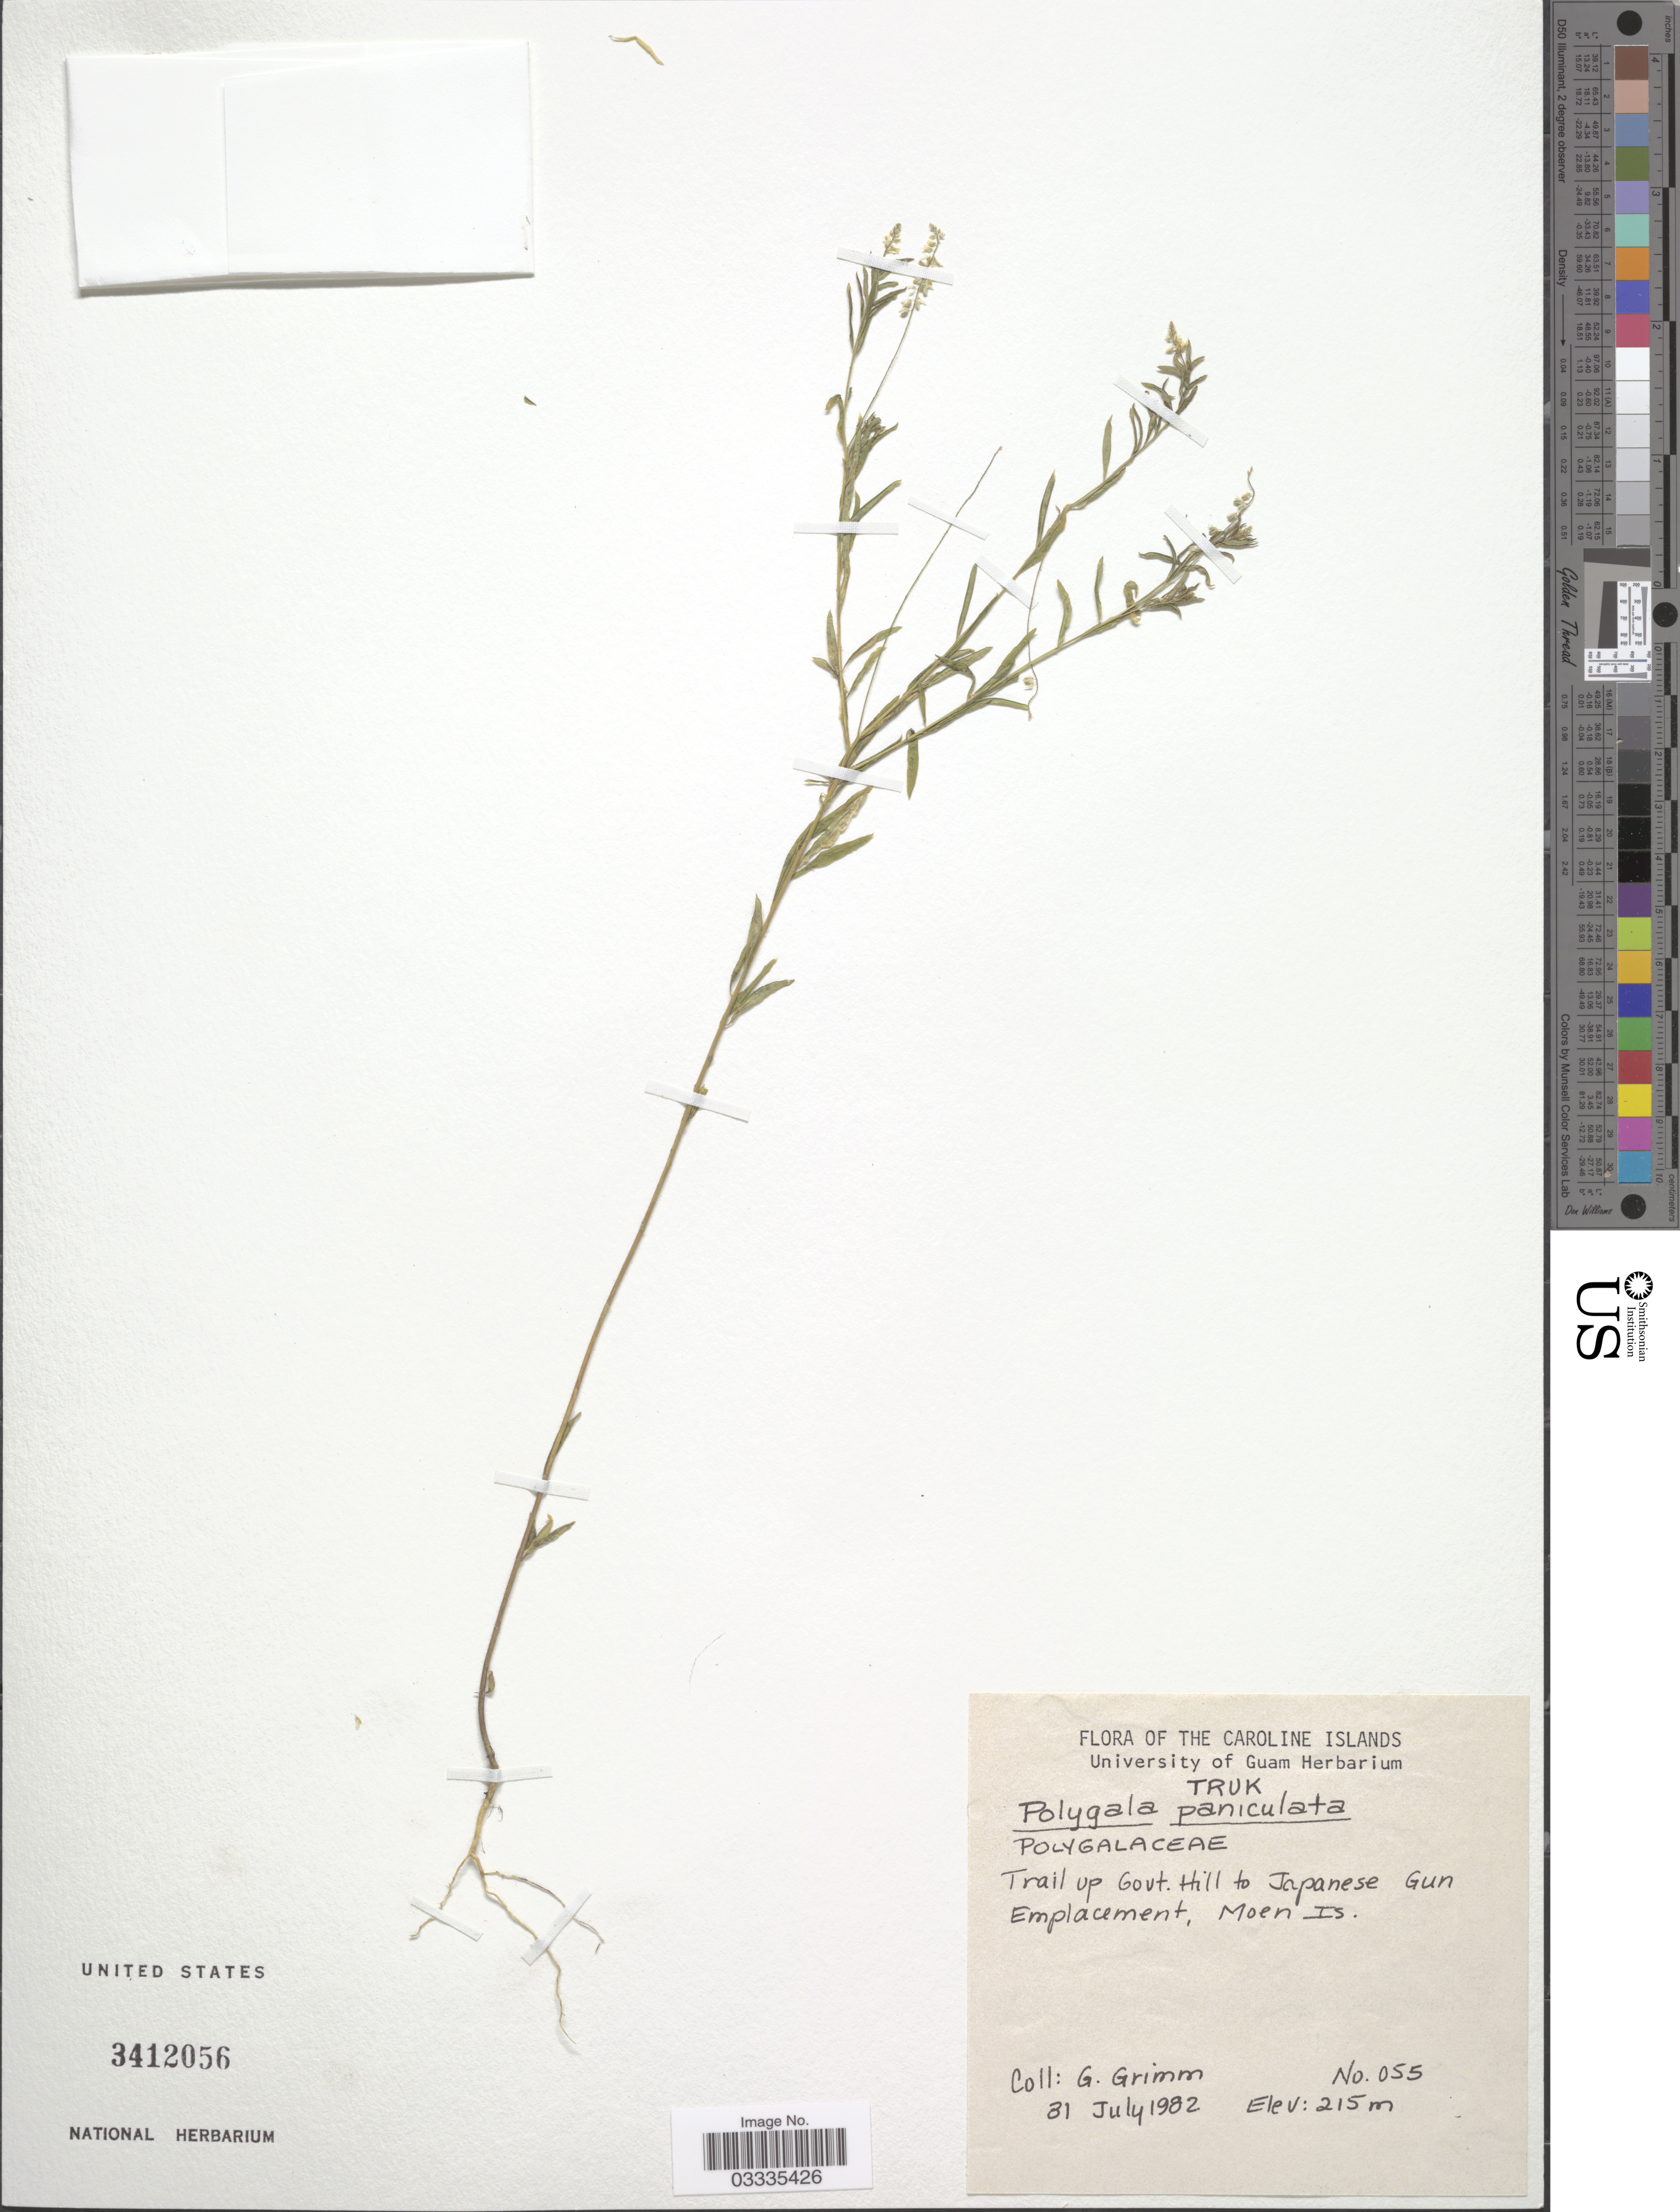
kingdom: Plantae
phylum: Tracheophyta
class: Magnoliopsida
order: Fabales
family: Polygalaceae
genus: Polygala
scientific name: Polygala paniculata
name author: L.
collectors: G. Grimm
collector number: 055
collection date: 1982-07-31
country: Micronesia, Federated States of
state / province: Truk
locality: The Caroline Islands. Trail up Govt. Hill to Japanese Gun Emplacement, Moen Is.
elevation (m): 215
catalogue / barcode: US 3412056